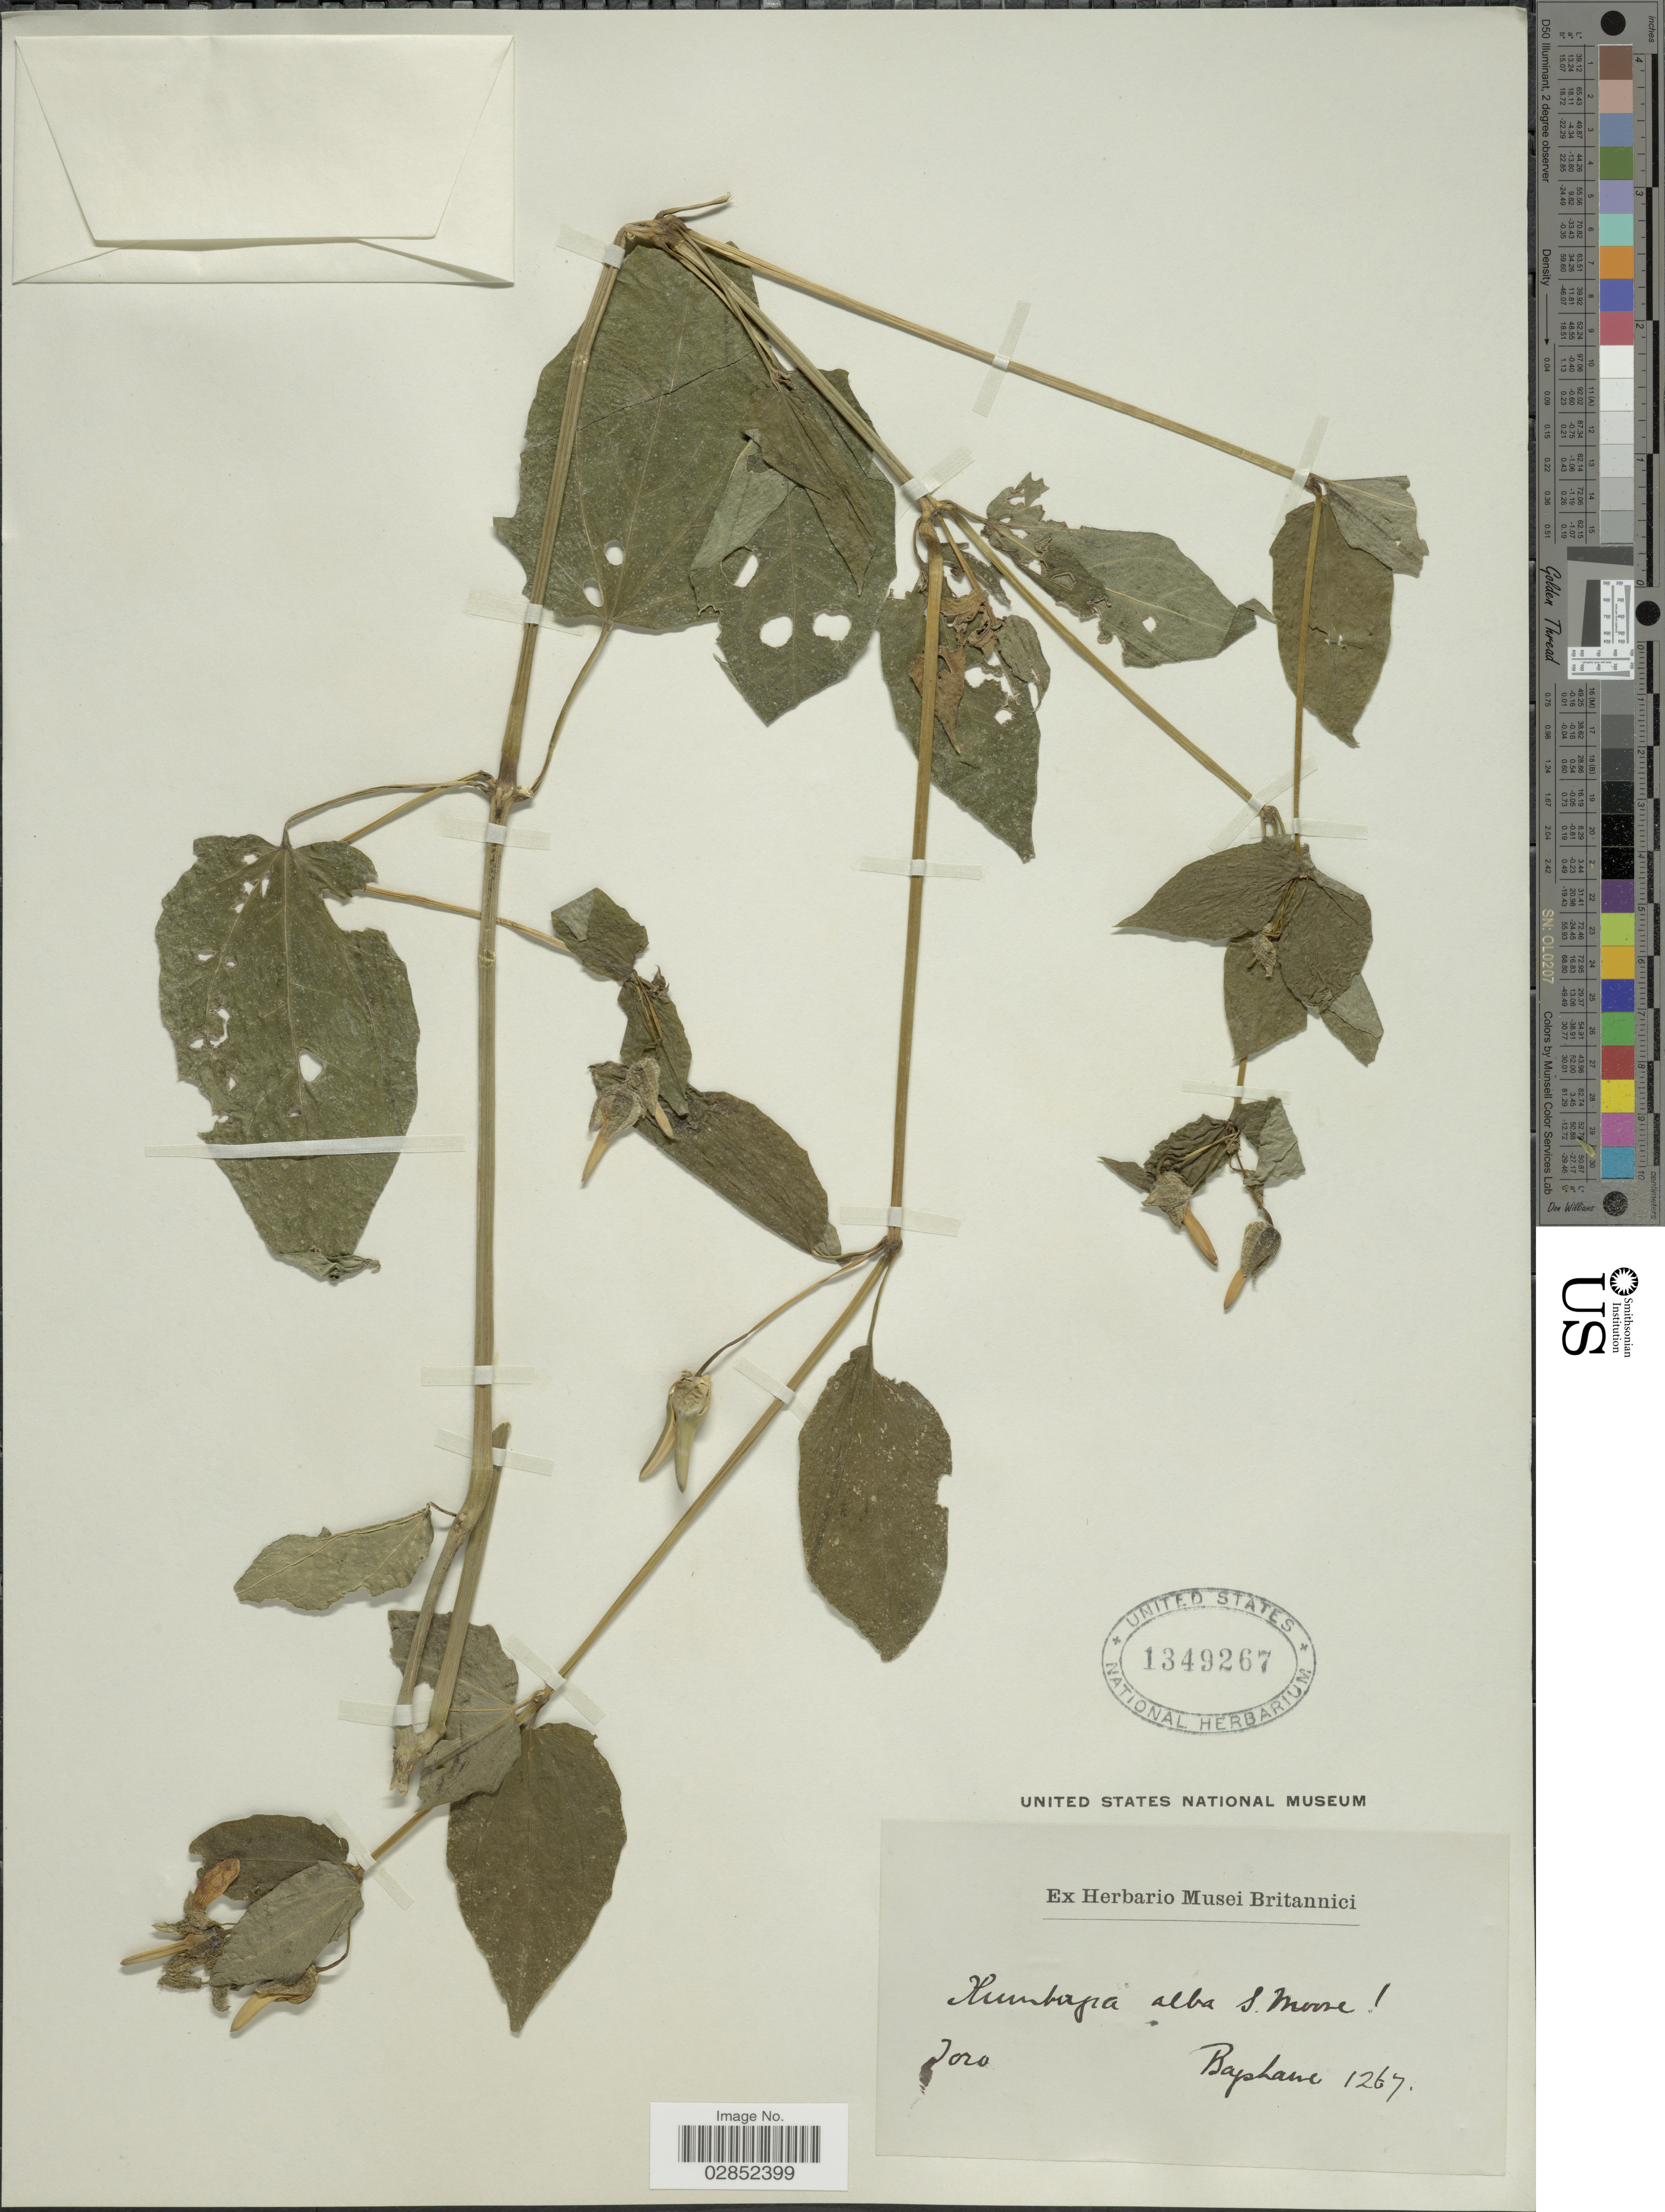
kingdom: Plantae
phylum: Tracheophyta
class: Magnoliopsida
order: Lamiales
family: Acanthaceae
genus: Thunbergia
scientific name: Thunbergia alata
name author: Bojer ex Sims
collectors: Baphane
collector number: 1267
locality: Toro.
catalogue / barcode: US 1349267